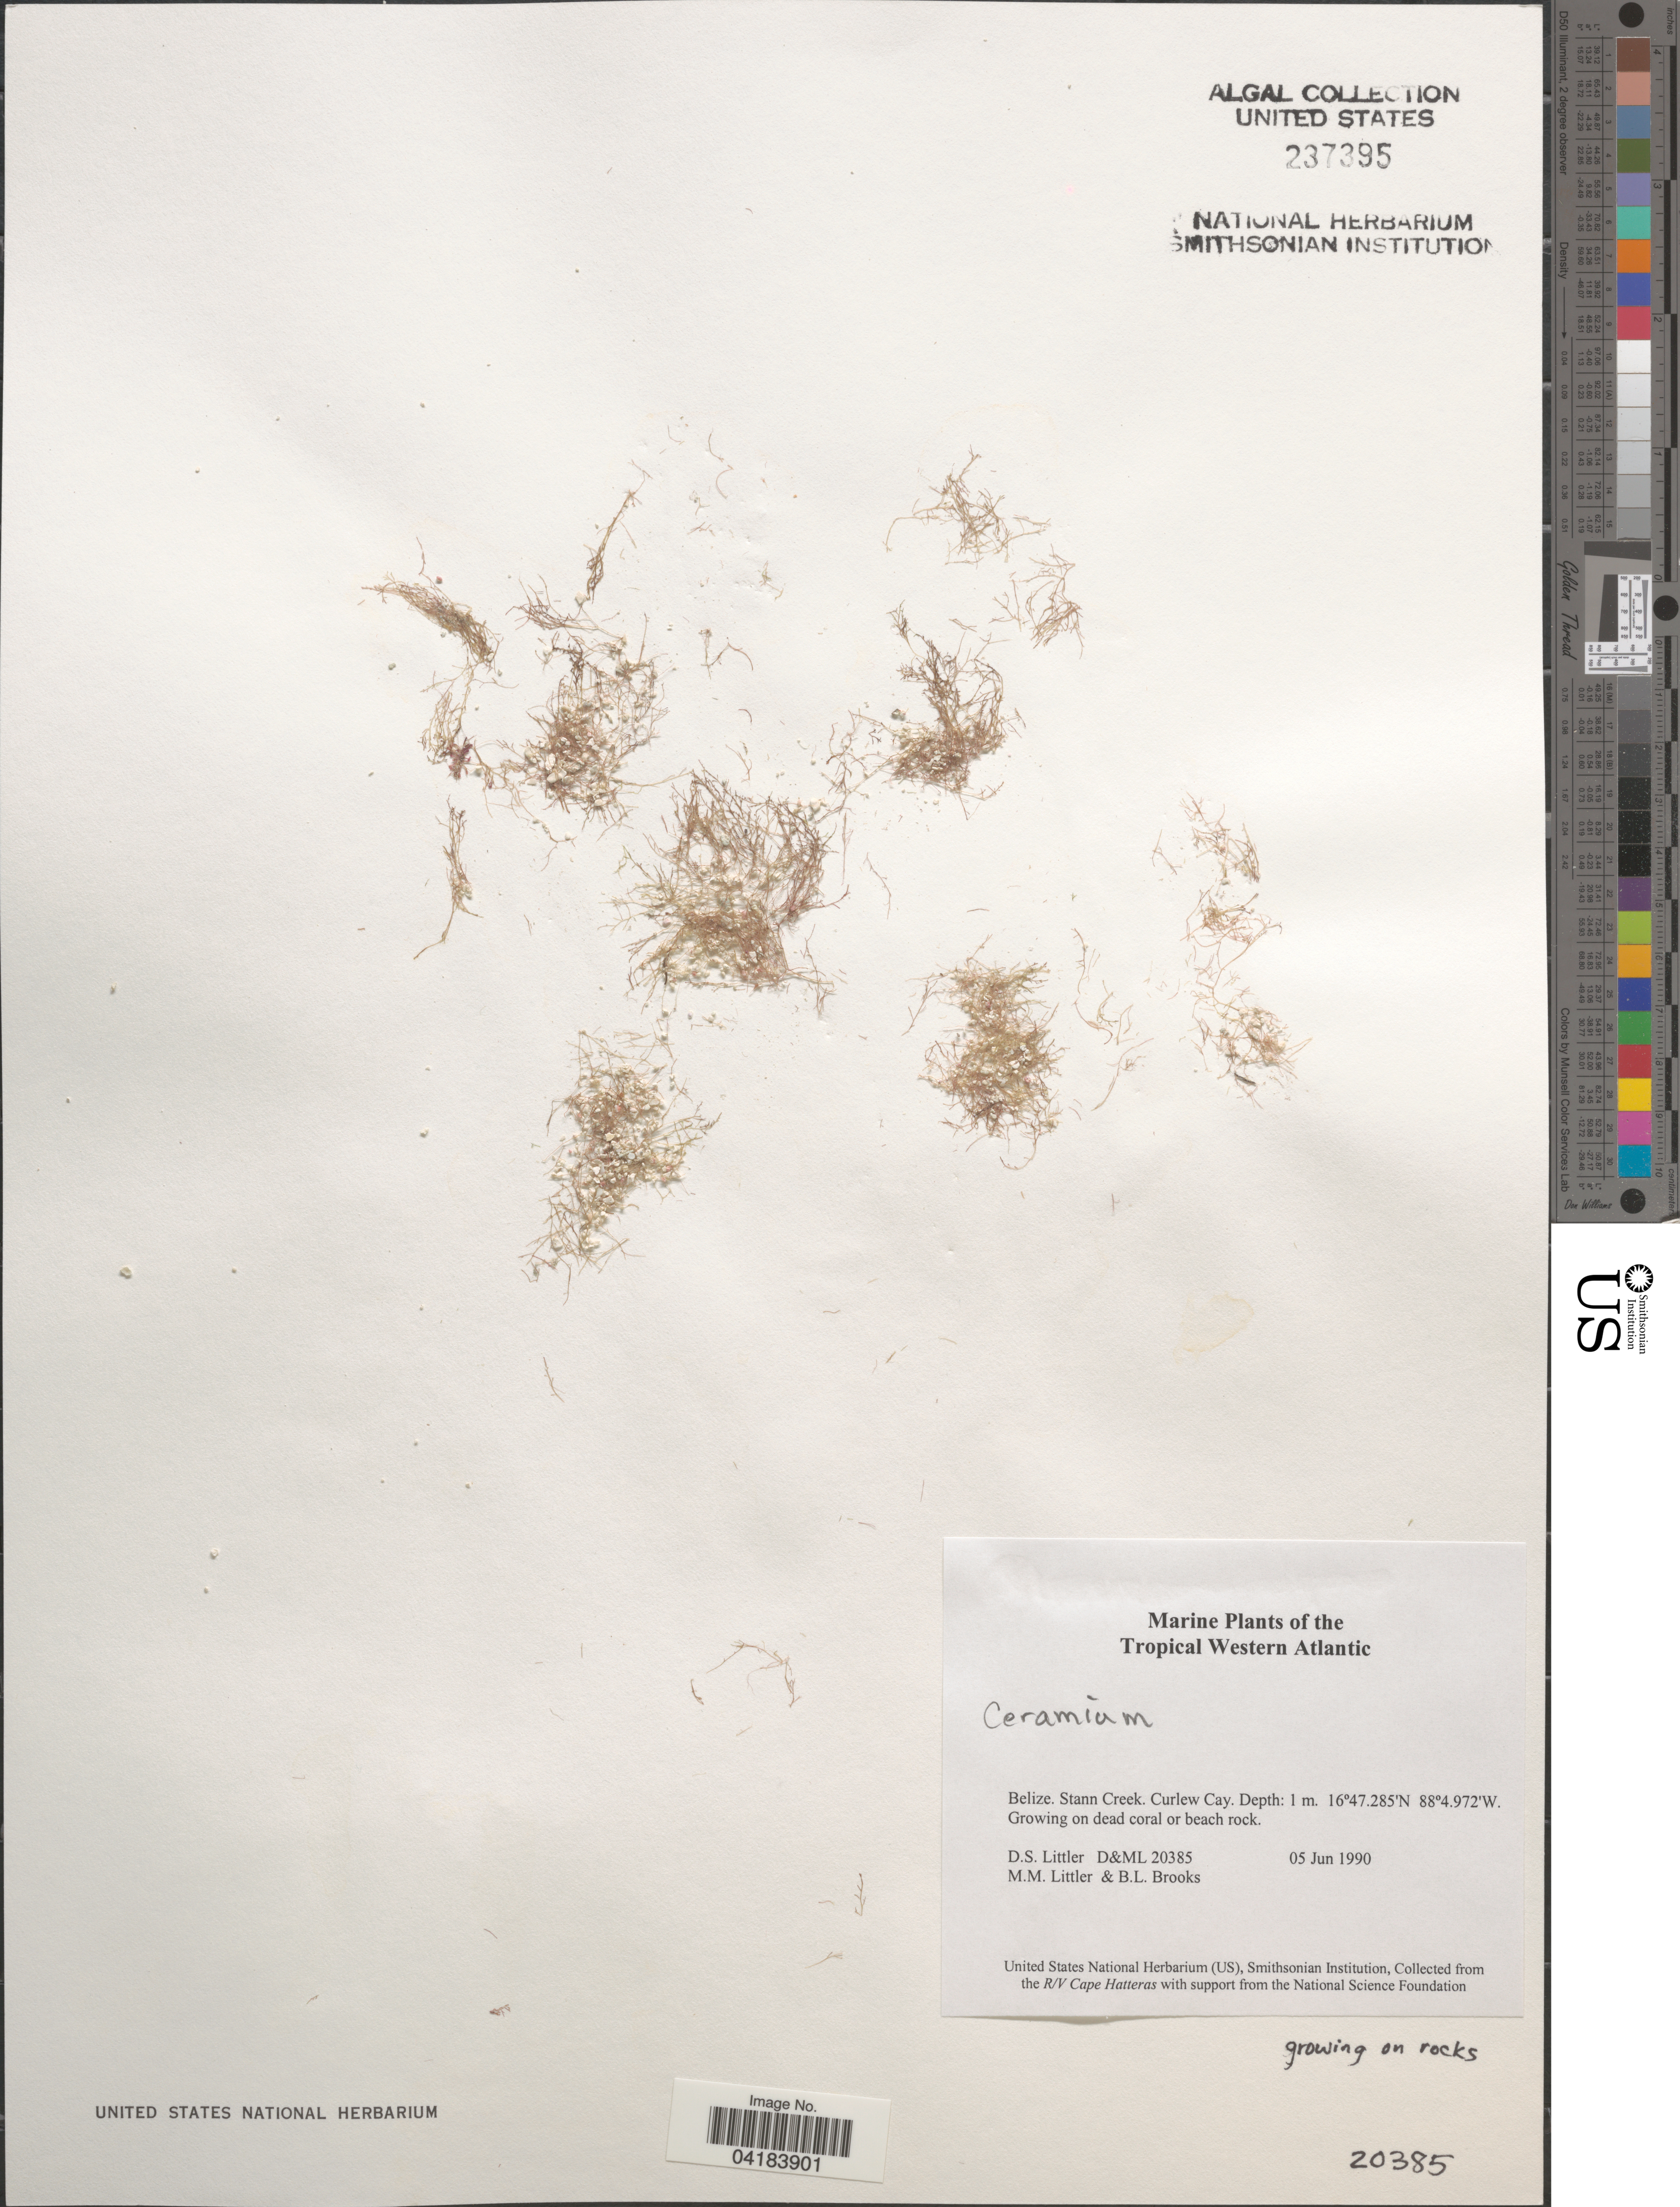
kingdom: Plantae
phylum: Rhodophyta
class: Florideophyceae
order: Ceramiales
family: Ceramiaceae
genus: Ceramium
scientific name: Ceramium sp.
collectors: D. S. Littler & B. Brooks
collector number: D&ML20385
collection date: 1990-06-05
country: Belize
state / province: Stann Creek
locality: Tropical Western Atlantic. Curlew Cay.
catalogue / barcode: US 237395